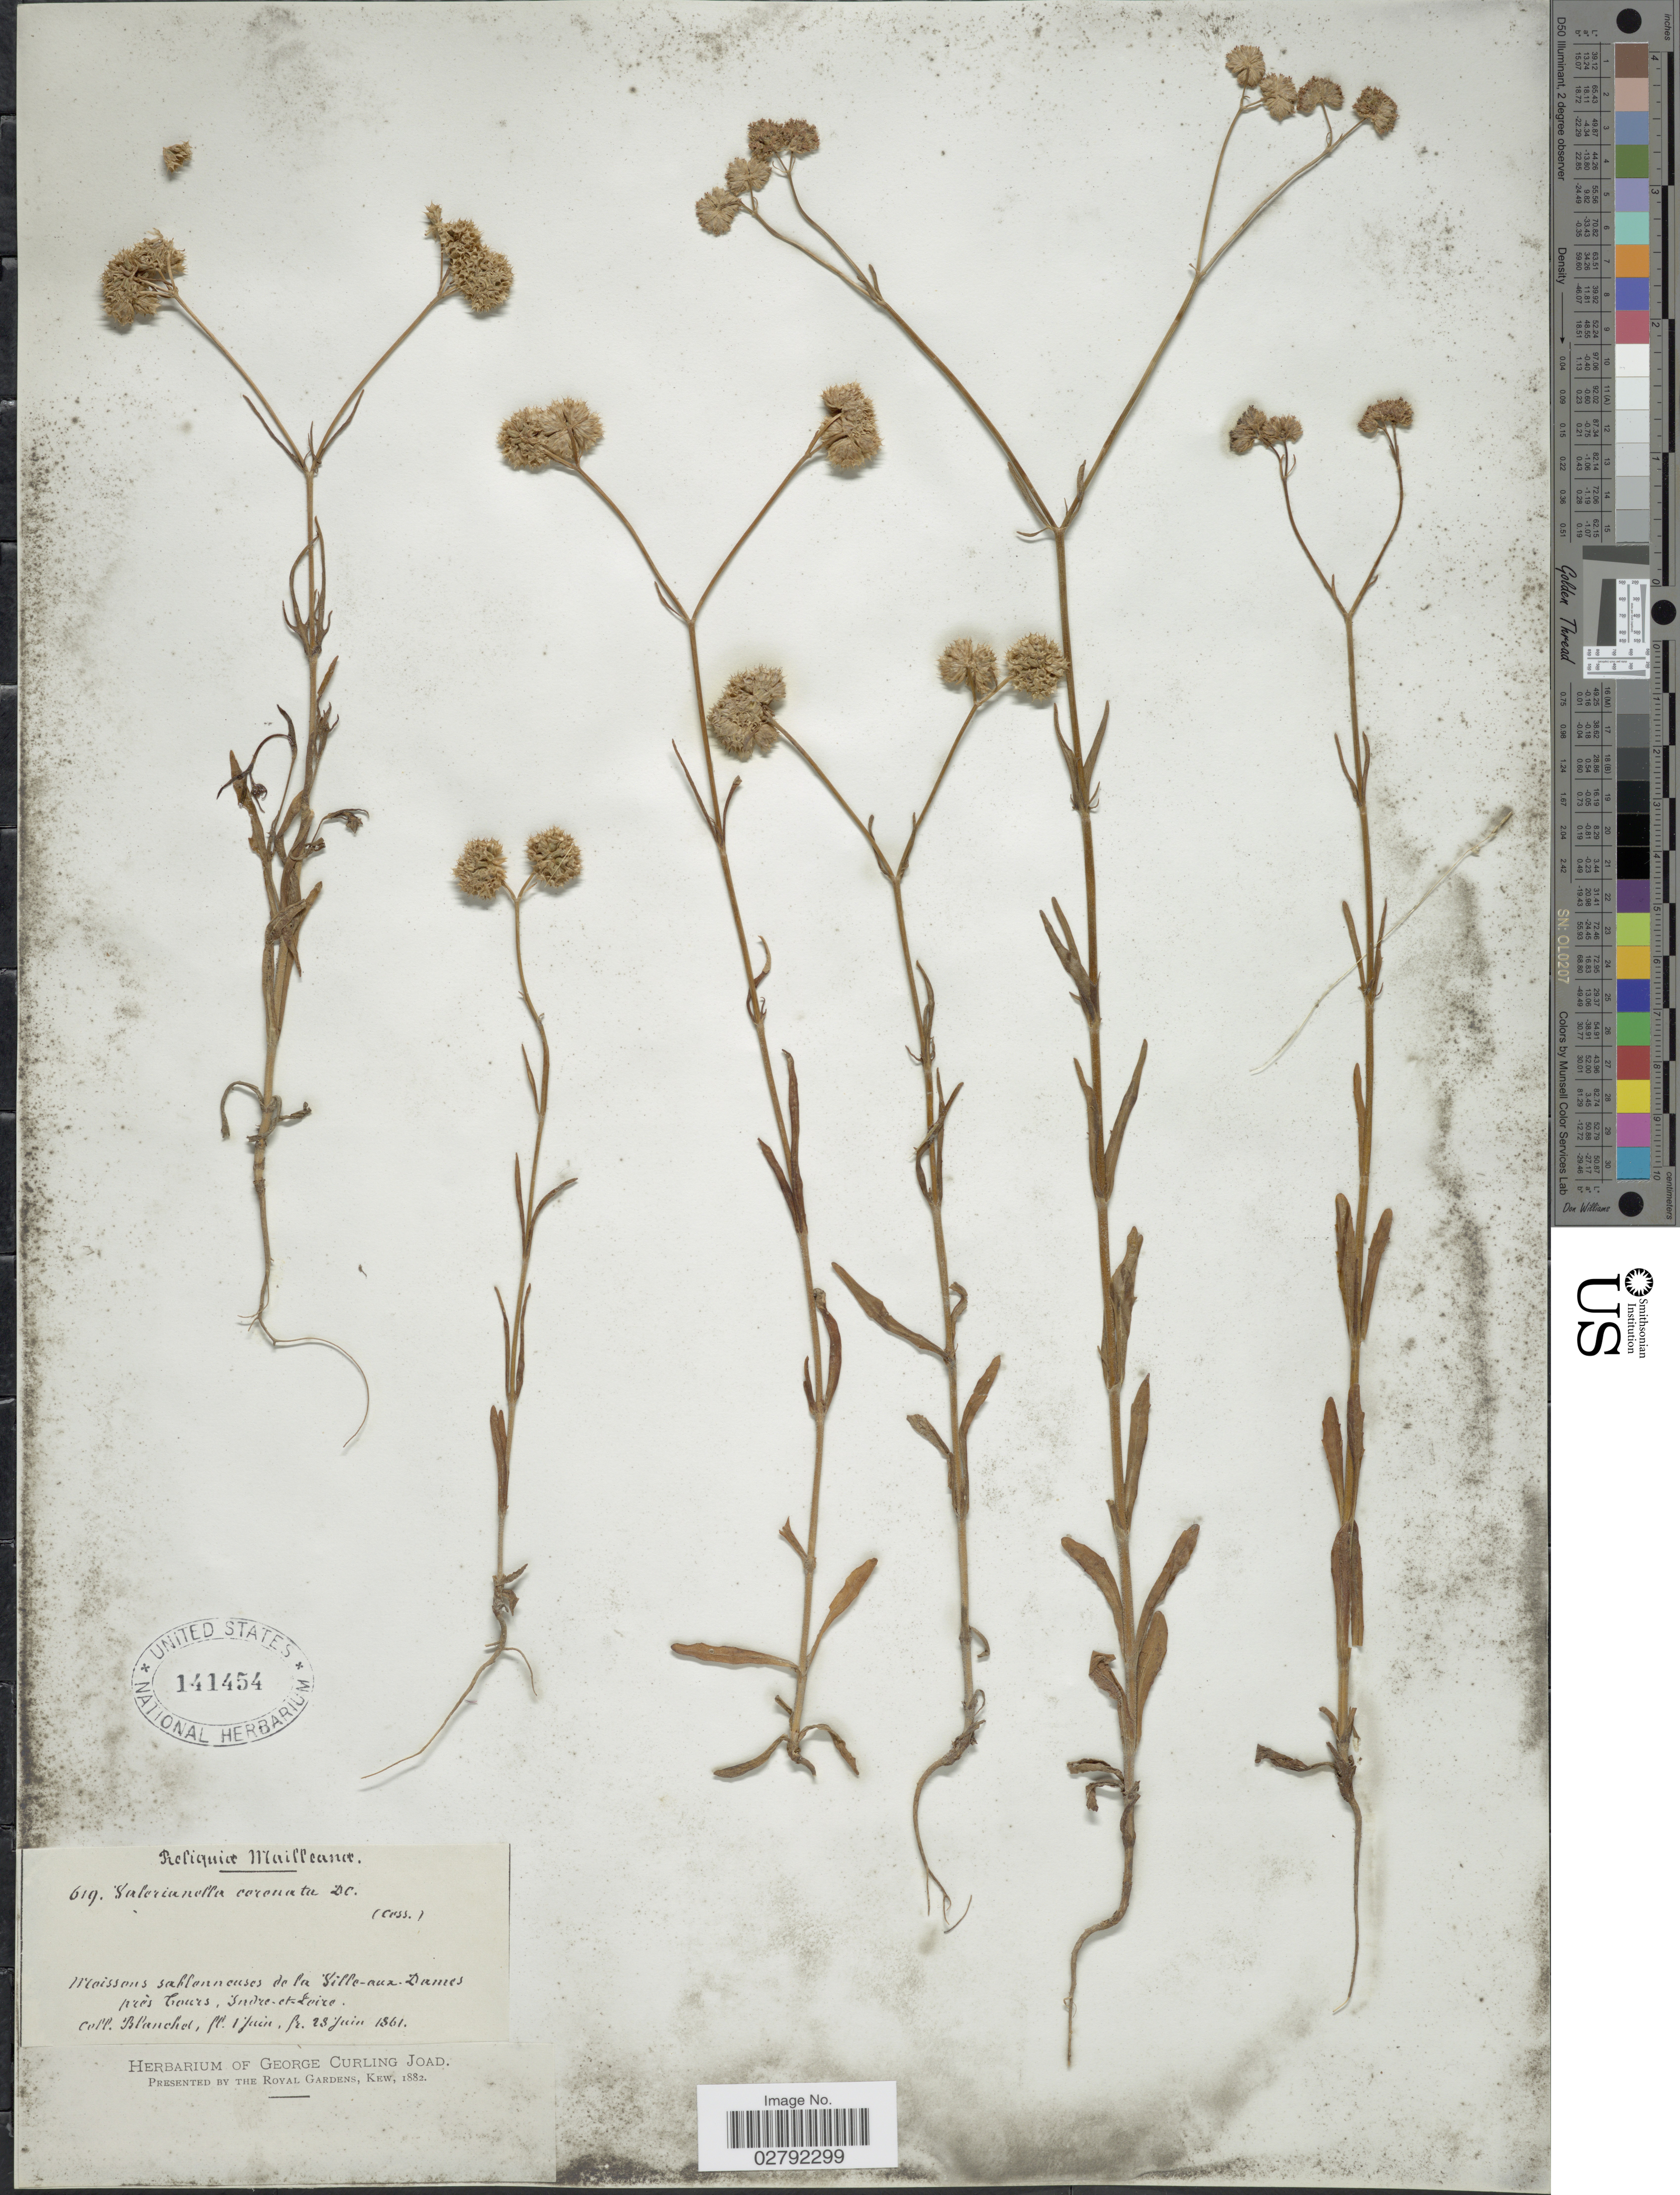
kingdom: Plantae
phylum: Tracheophyta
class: Magnoliopsida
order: Dipsacales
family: Caprifoliaceae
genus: Valerianella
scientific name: Valerianella coronata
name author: (L.) DC.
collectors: -. Blanchet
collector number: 619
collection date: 1861-06-01/1861-06-28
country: France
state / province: Centre-Val de Loire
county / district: Indre-et-Loire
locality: Moissons sablonneuses de la Ville-aux Dames près Cours, Indre-et-Loire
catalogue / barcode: US 141454